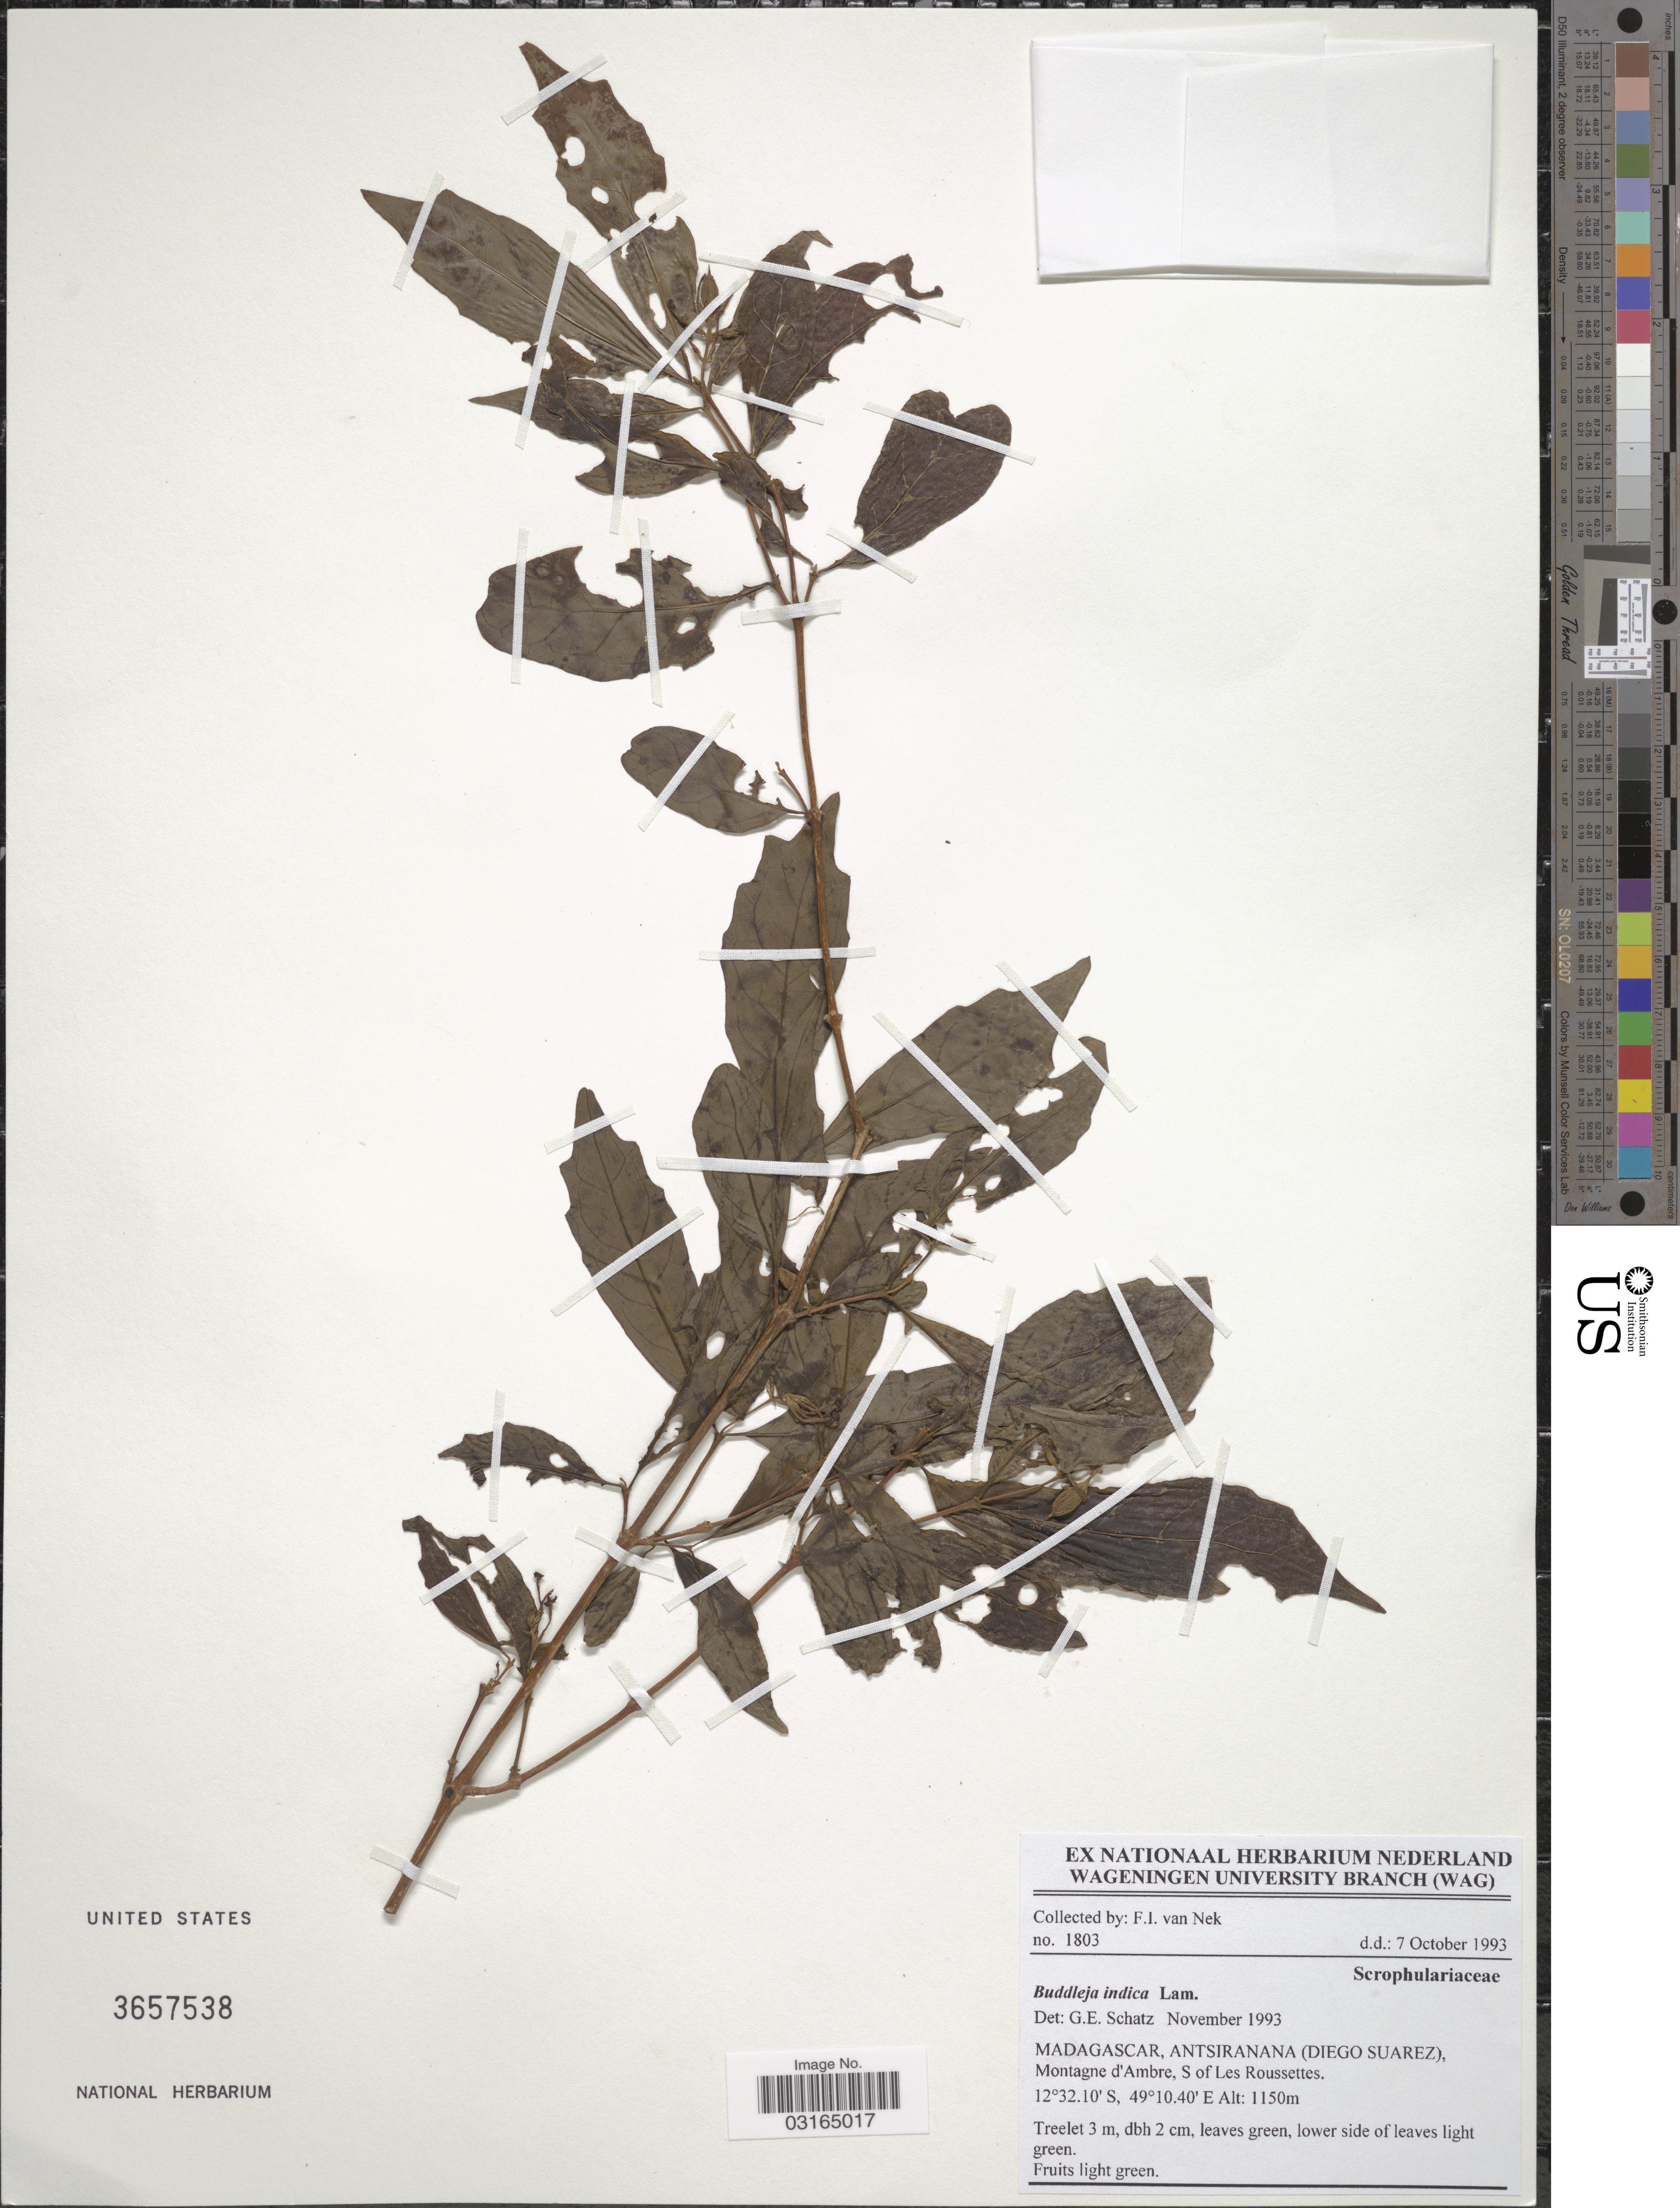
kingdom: Plantae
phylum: Tracheophyta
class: Magnoliopsida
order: Lamiales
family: Scrophulariaceae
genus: Buddleja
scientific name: Buddleja indica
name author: Lam.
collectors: F. van Nek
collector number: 1803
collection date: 1993-10-07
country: Madagascar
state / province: Diana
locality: (Diego Suarez), Montagne d'Ambre, S of Les Roussettes.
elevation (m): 1150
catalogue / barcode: US 3657538